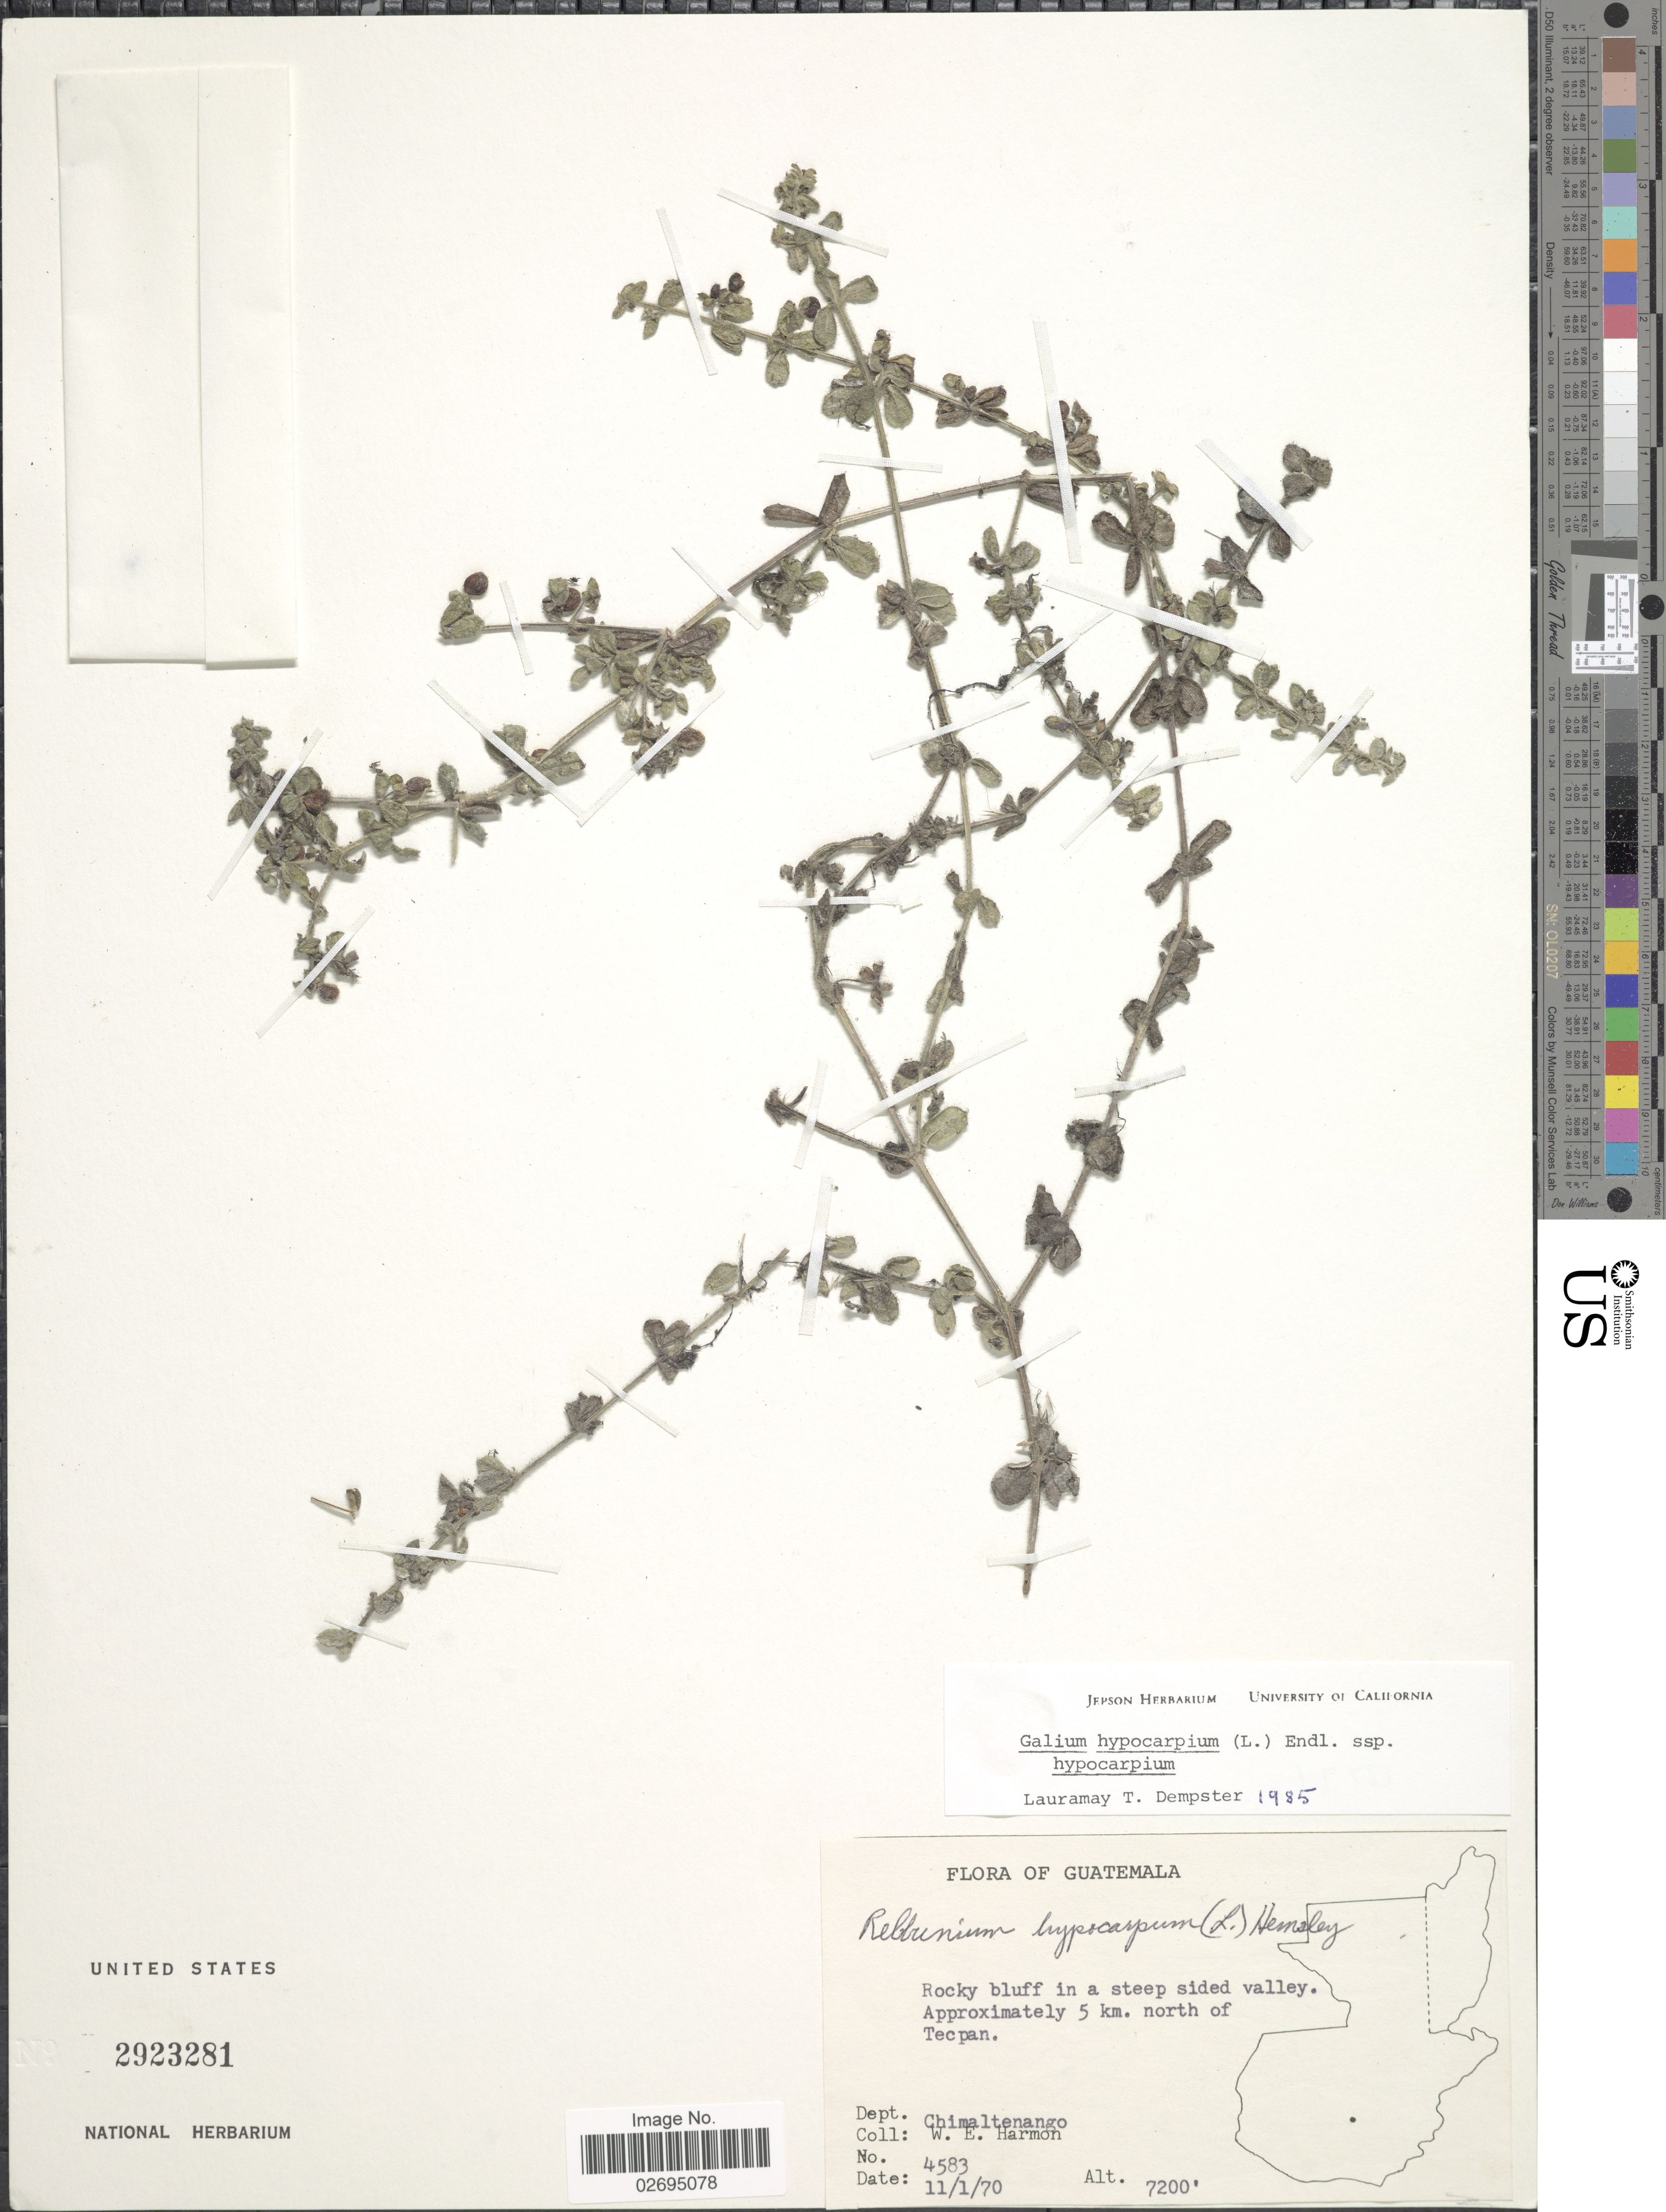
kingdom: Plantae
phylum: Tracheophyta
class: Magnoliopsida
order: Gentianales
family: Rubiaceae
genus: Galium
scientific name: Galium hypocarpium subsp. hypocarpium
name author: (L.) Endl. ex Griseb.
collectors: W. E. Harmon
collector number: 4583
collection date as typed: Transcribed d/m/y: 11/1/70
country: Guatemala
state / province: Chimaltenango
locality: Approximately 5 km. north of Tecpan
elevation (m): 2195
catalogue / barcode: US 2923281